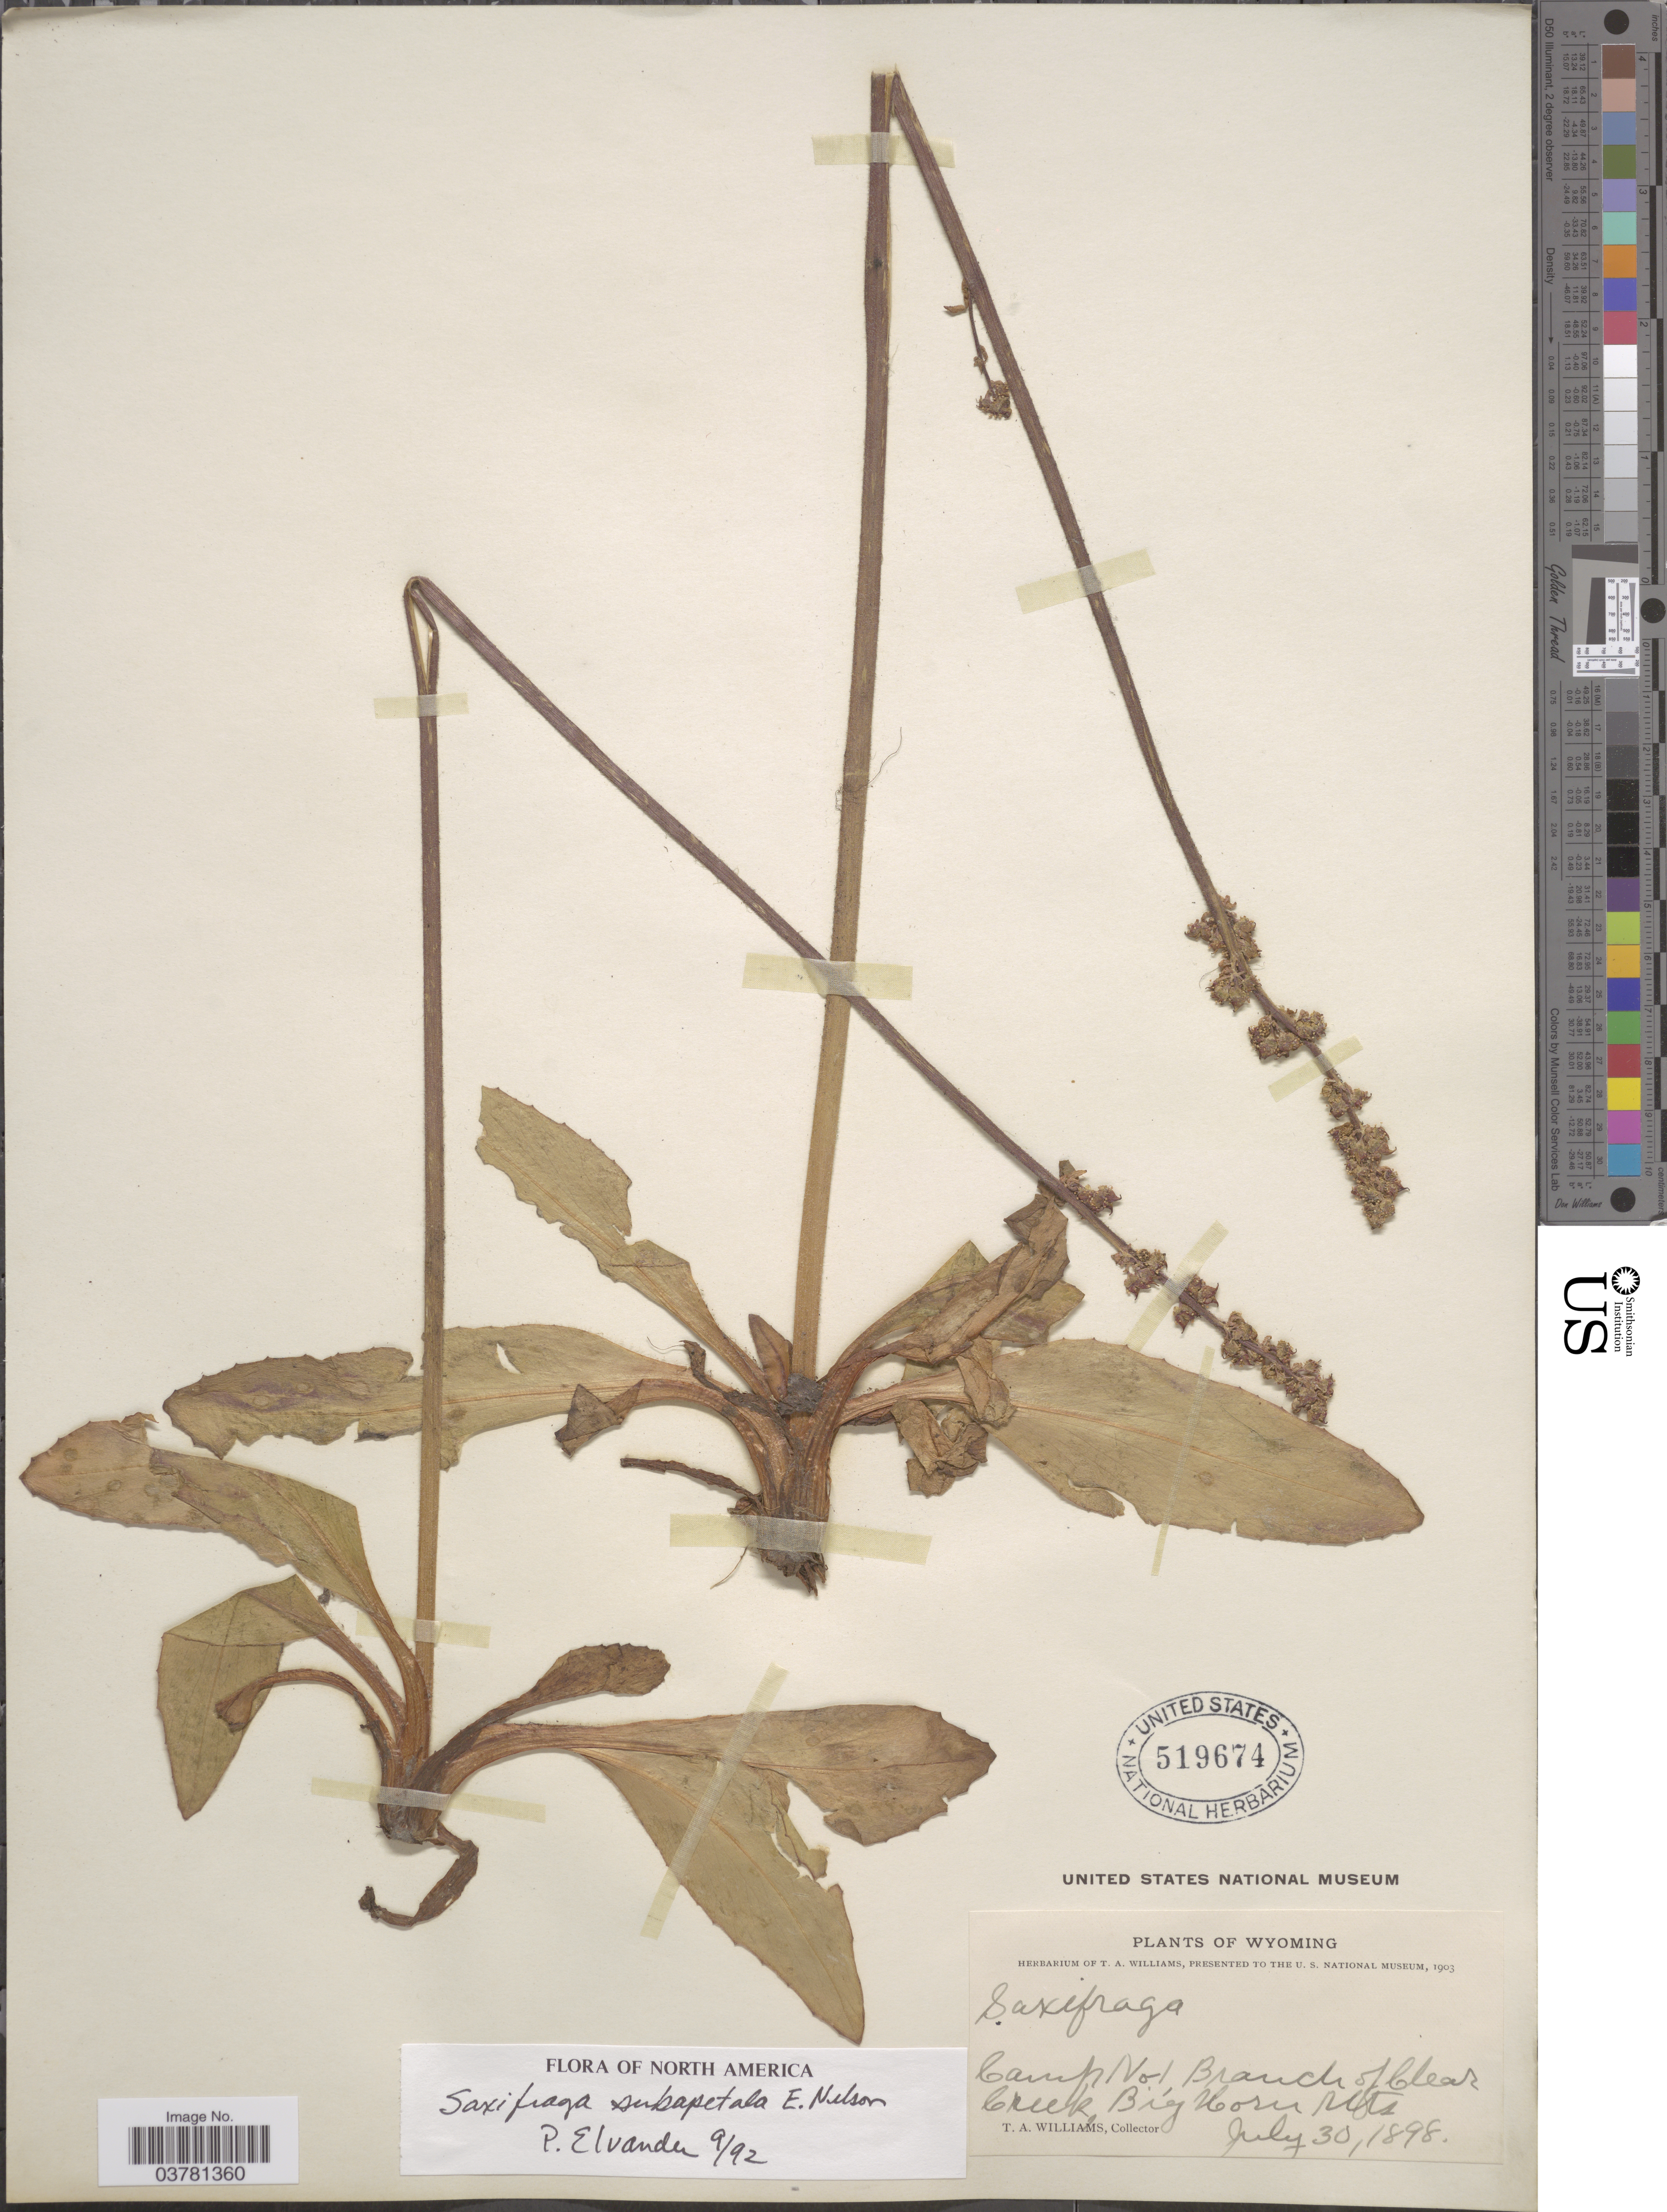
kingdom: Plantae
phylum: Tracheophyta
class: Magnoliopsida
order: Saxifragales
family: Saxifragaceae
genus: Micranthes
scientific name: Micranthes subapetala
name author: (E. Nelson) Small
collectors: T. Williams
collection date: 1898-07-30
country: United States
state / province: Wyoming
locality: Camp No 1, Branch of Clear Creek, Big Horn Mts.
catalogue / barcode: US 519674